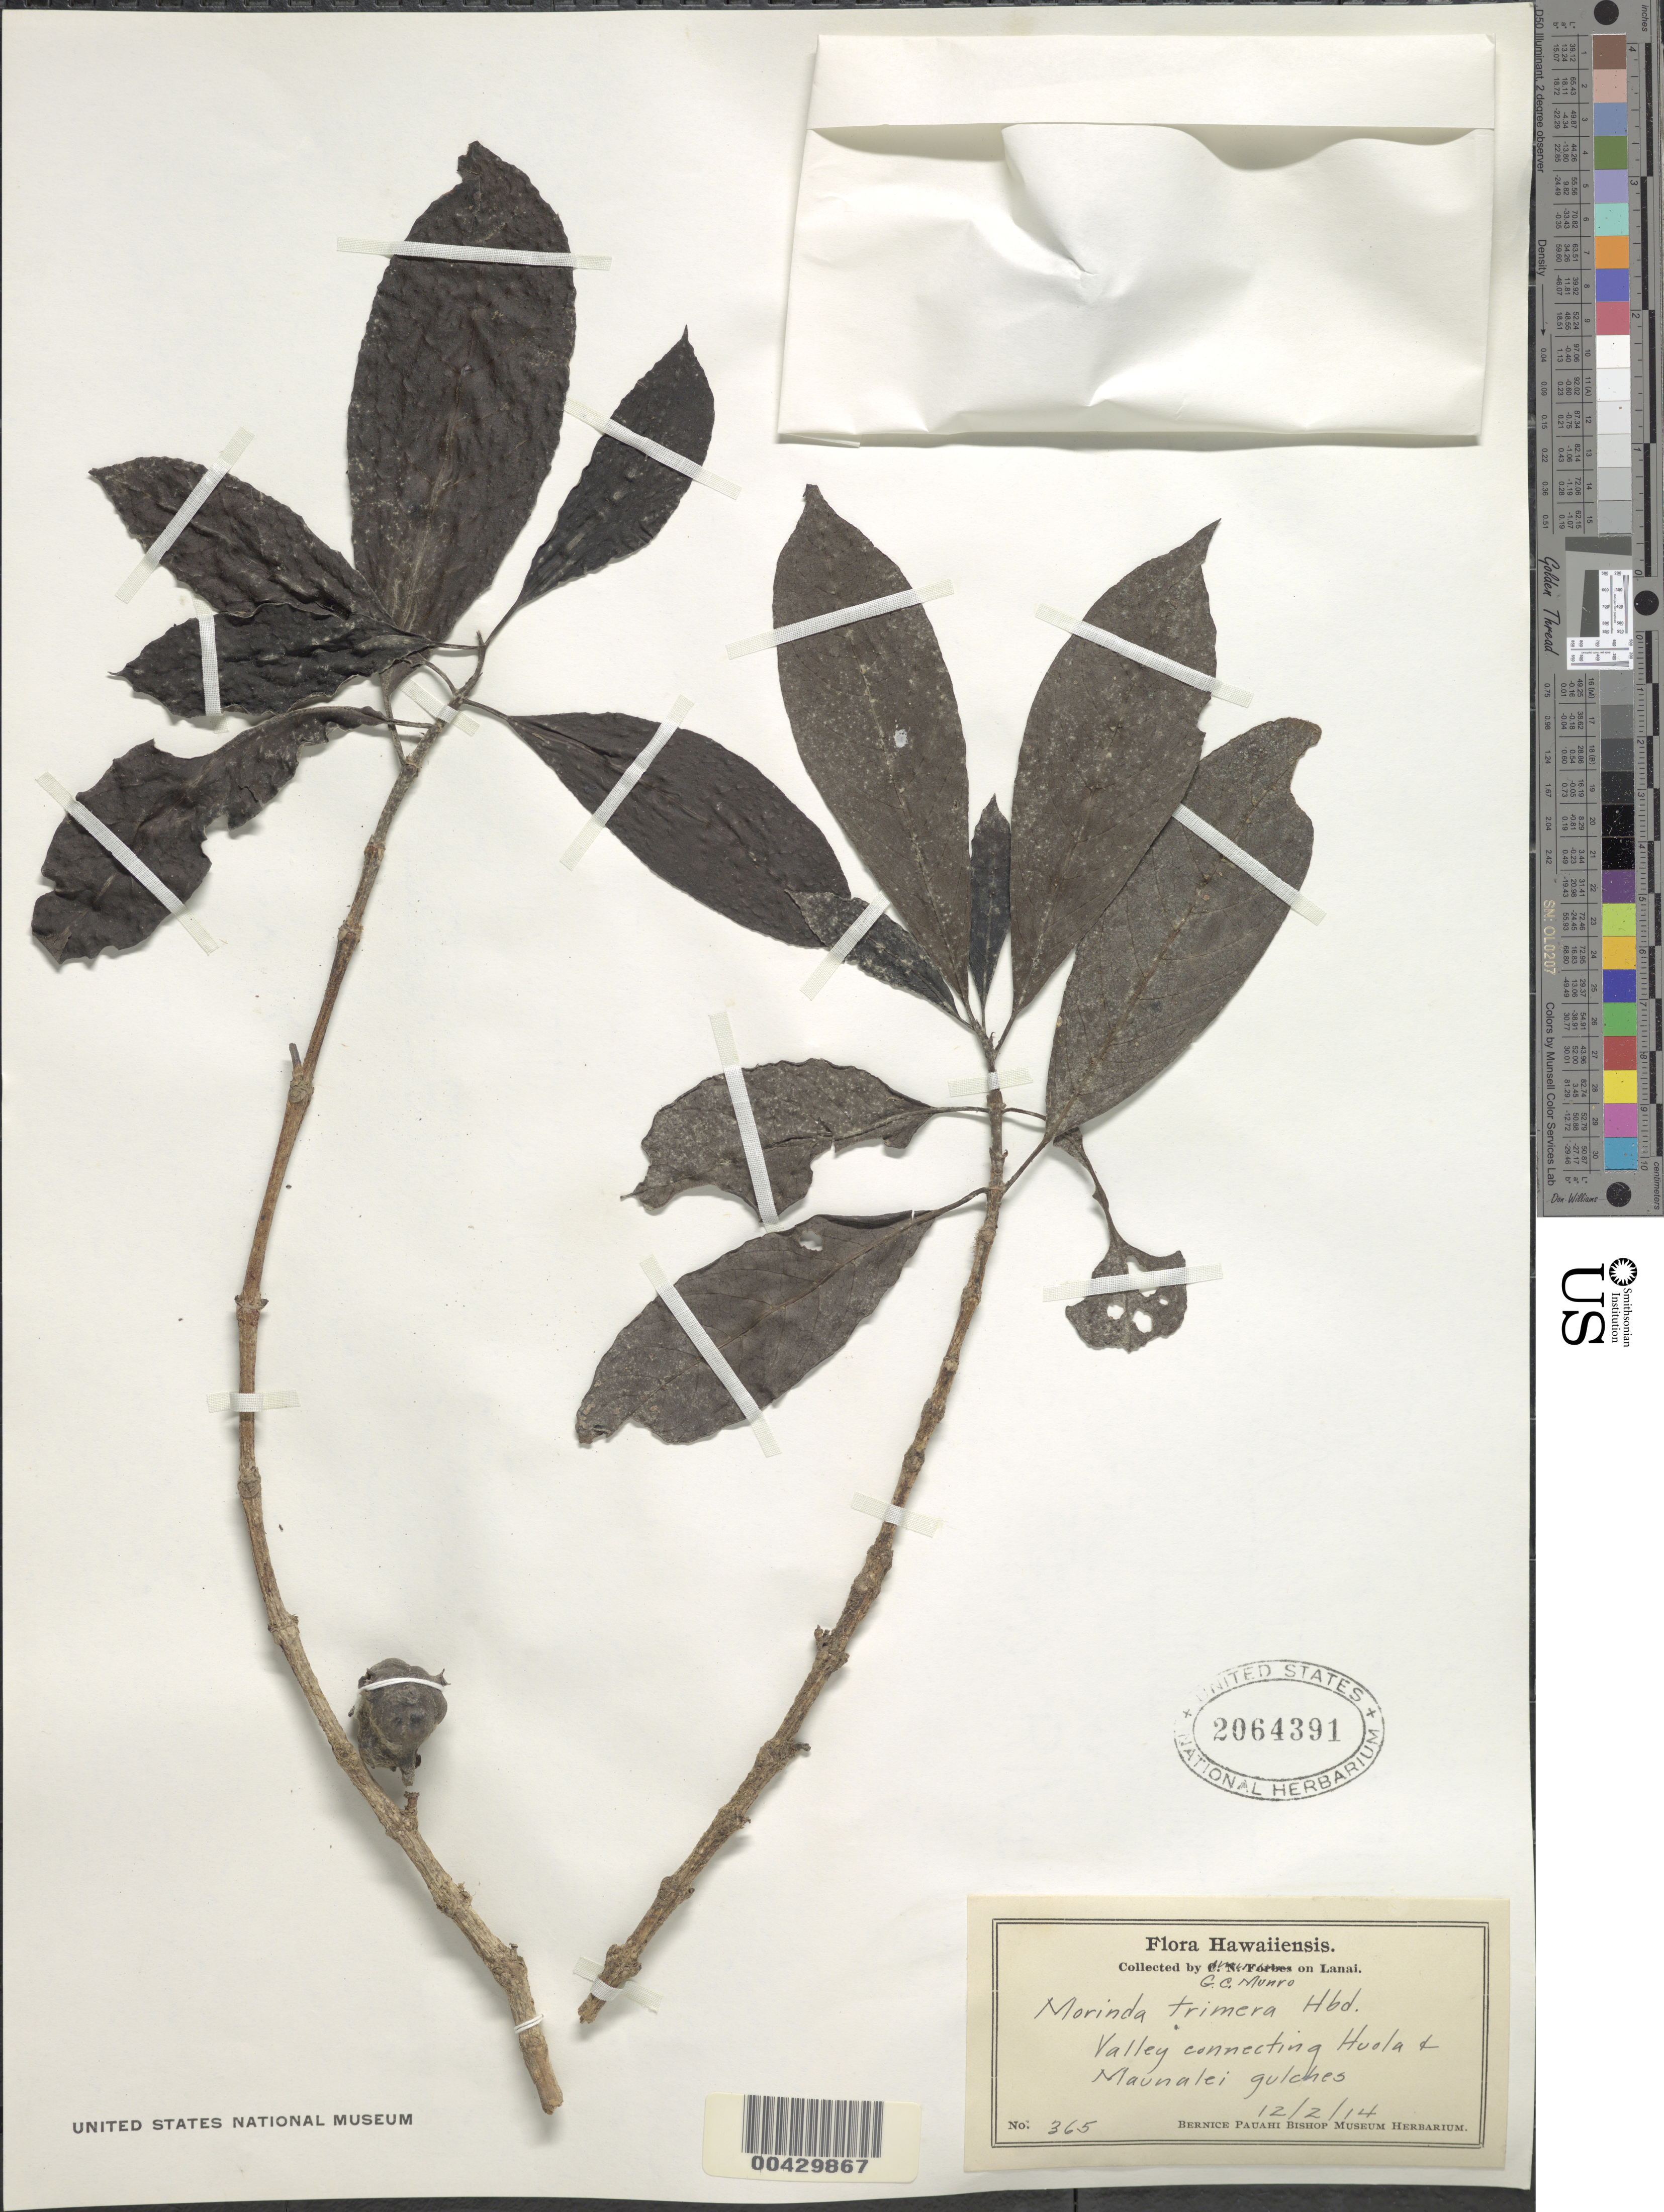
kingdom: Plantae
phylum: Tracheophyta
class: Magnoliopsida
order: Gentianales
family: Rubiaceae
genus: Gynochthodes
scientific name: Gynochthodes trimera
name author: (Hillebr.) Razafim. & B. Bremer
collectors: G. C. Munro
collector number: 365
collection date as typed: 2 Dec 1914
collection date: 1914-12-02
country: United States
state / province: Hawaii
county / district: Maui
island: Lana'i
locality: Valley connecting Huola and Maunalei gulches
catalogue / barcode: US 2064391